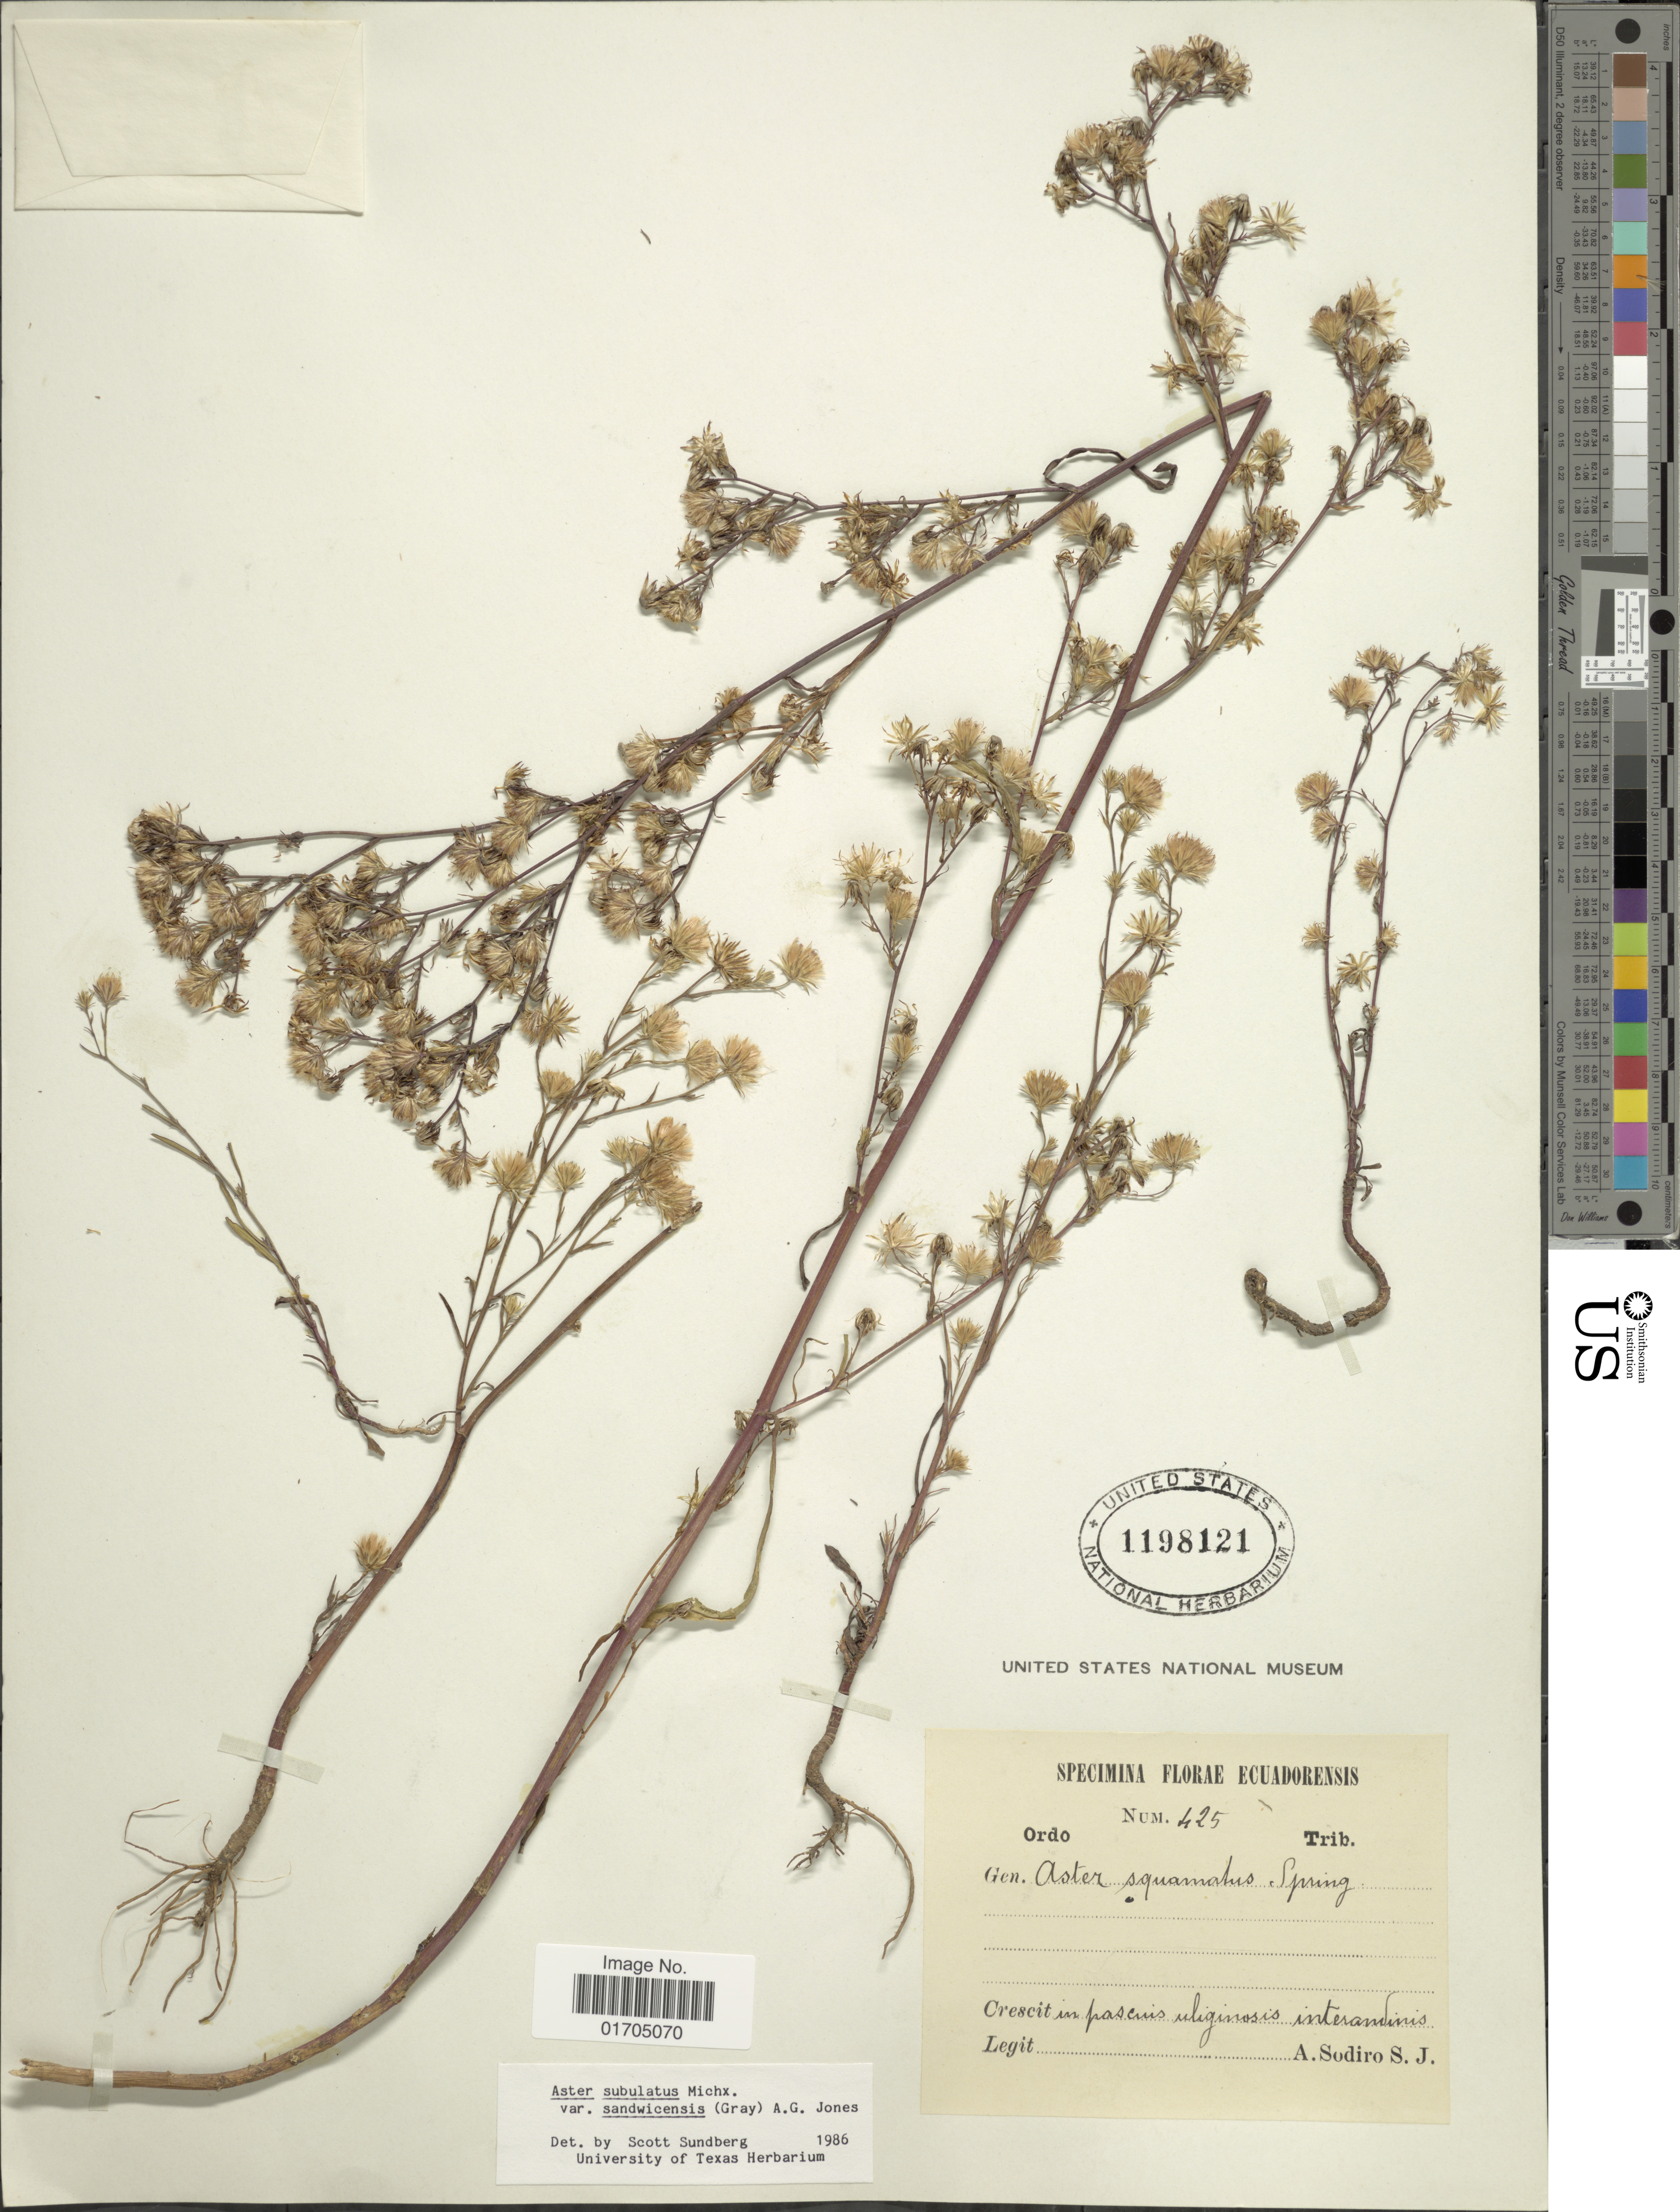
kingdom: Plantae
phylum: Tracheophyta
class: Magnoliopsida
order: Asterales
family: Asteraceae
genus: Symphyotrichum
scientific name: Symphyotrichum subulatum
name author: (Michx.) G.L. Nesom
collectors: A. Sodiro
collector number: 425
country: Ecuador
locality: In pascuis uliginosis interandinis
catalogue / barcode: US 1198121